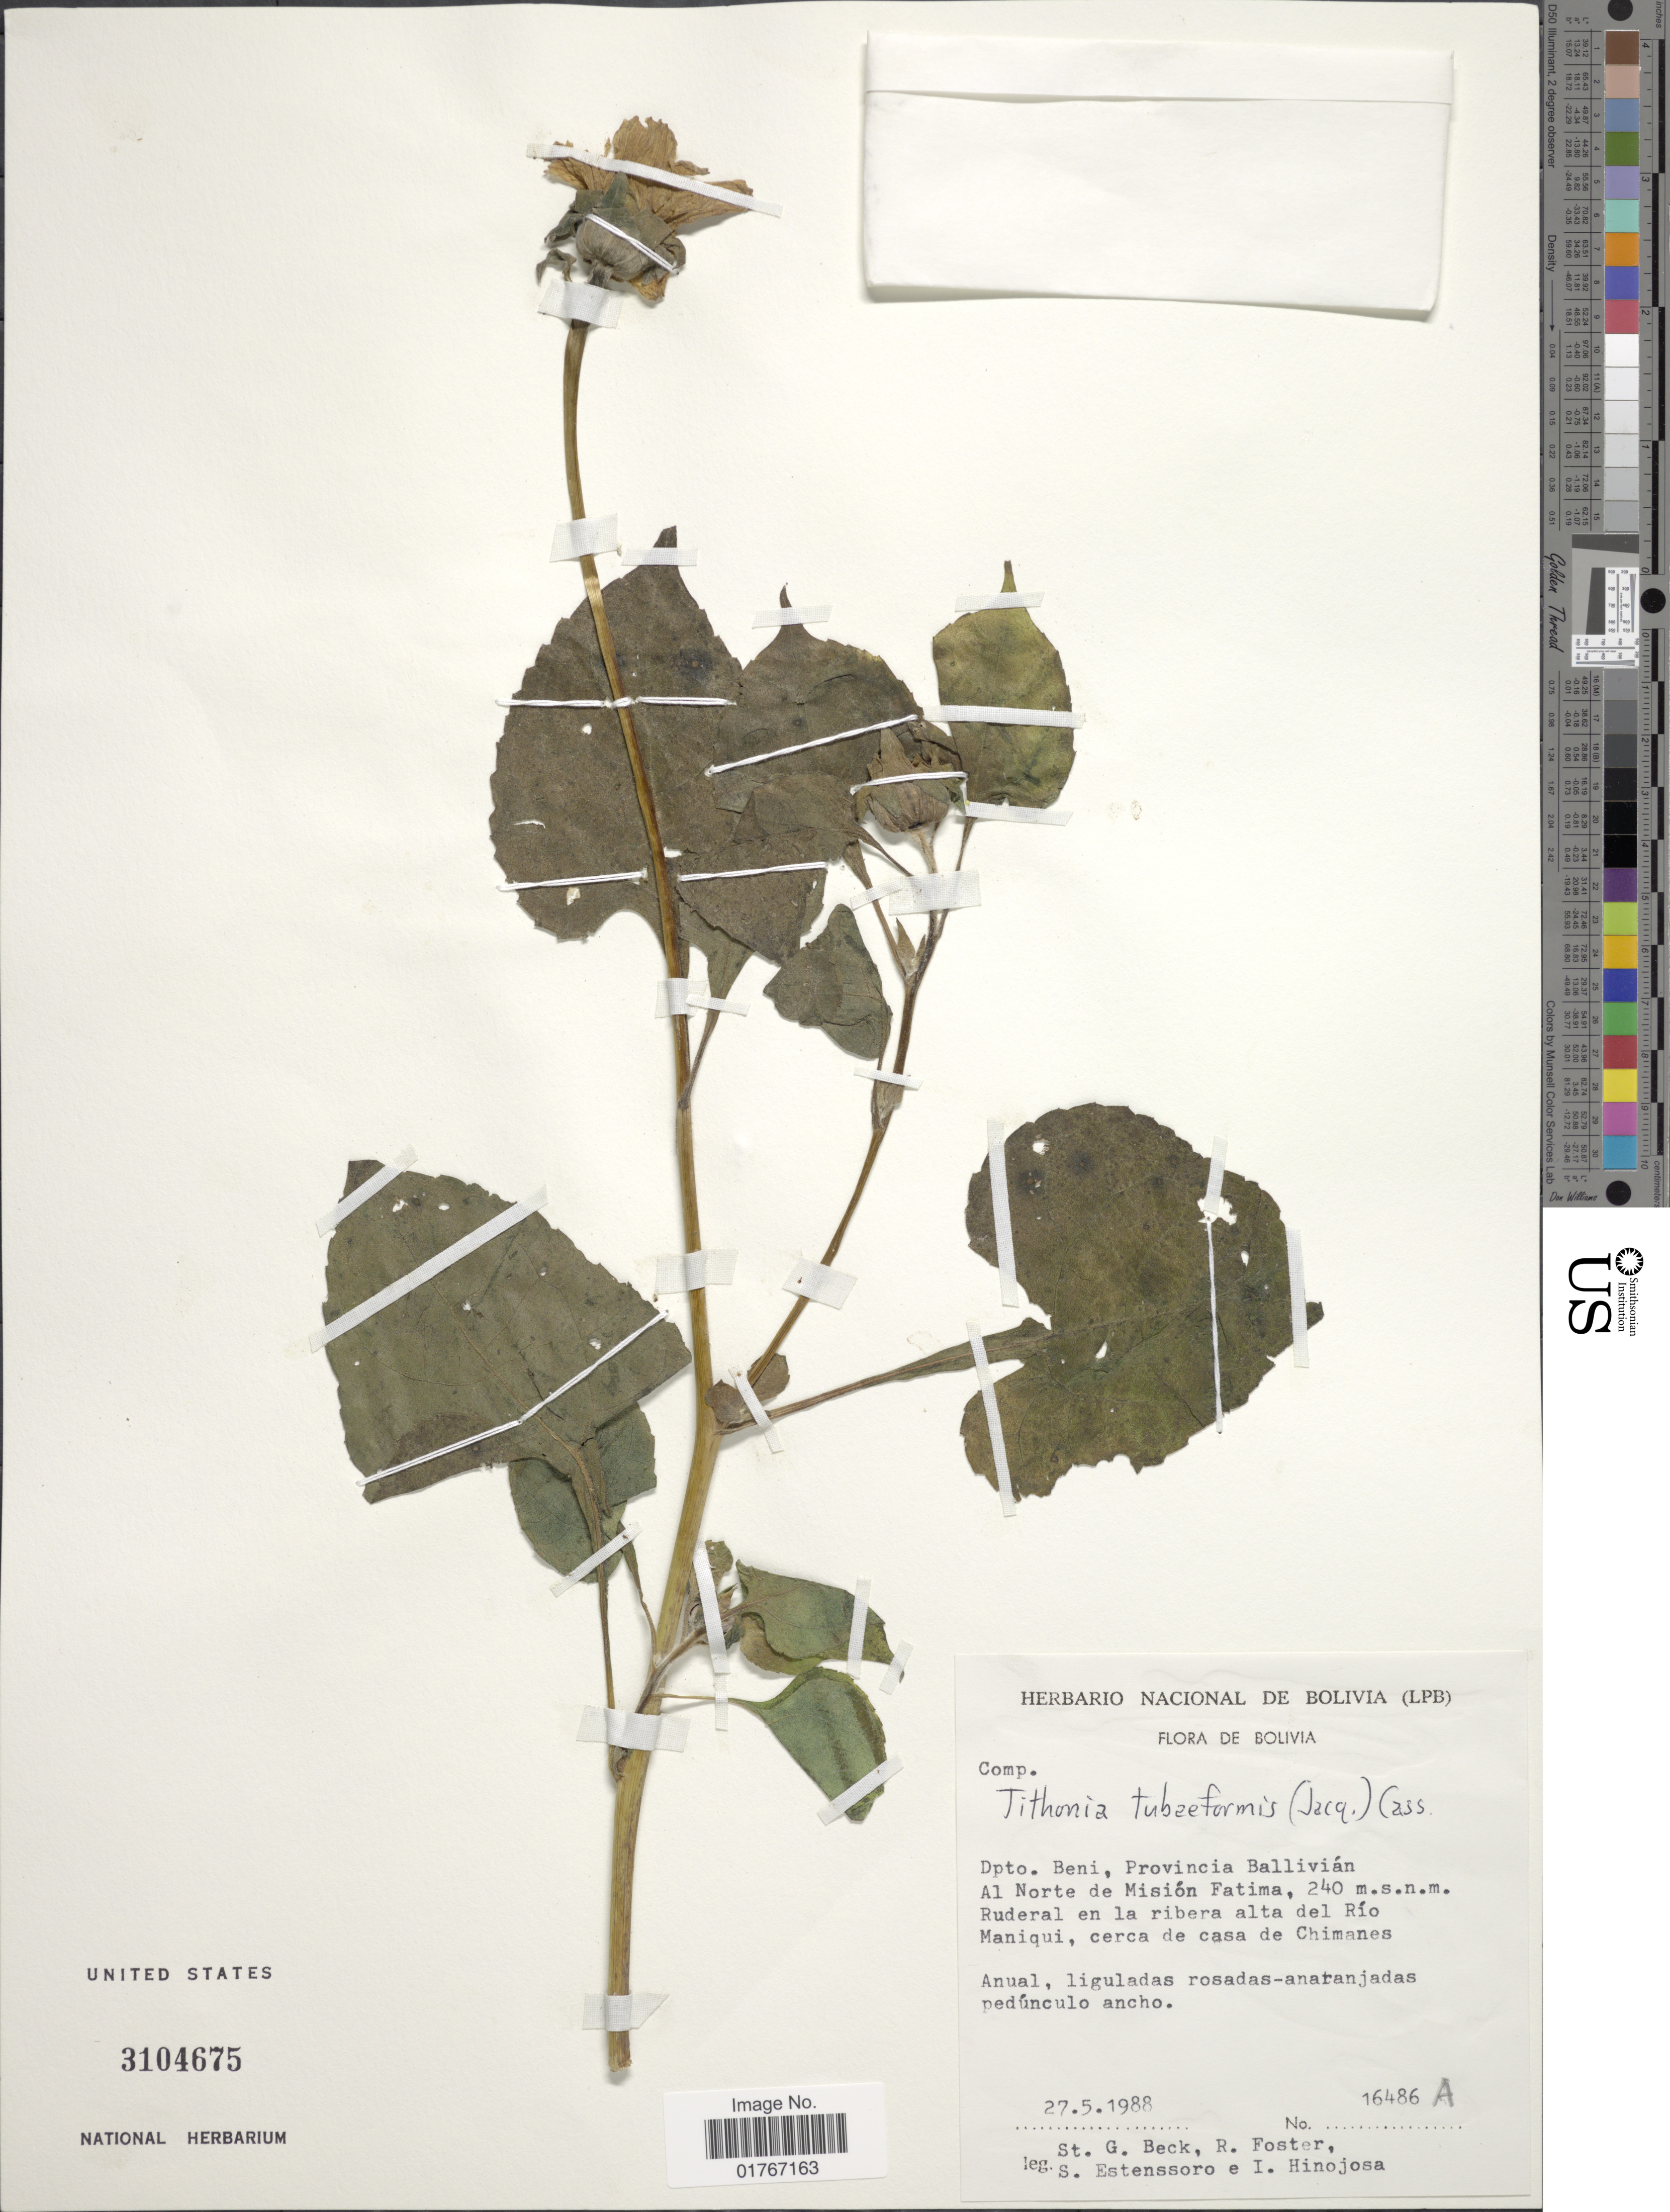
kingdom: Plantae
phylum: Tracheophyta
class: Magnoliopsida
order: Asterales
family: Asteraceae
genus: Tithonia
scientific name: Tithonia rotundifolia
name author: (Mill.) S.F. Blake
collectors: S. G. Beck, R. Foster, S. Estenssoro & I. Hinojosa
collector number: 16486A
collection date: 1988-05-27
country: Bolivia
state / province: Beni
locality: Provincia Ballivián Al Norte de Misión Fatima. Ruderal en la ribera alta del Río Maniqui, cerca de casa de Chimanes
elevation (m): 240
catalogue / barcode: US 3104675